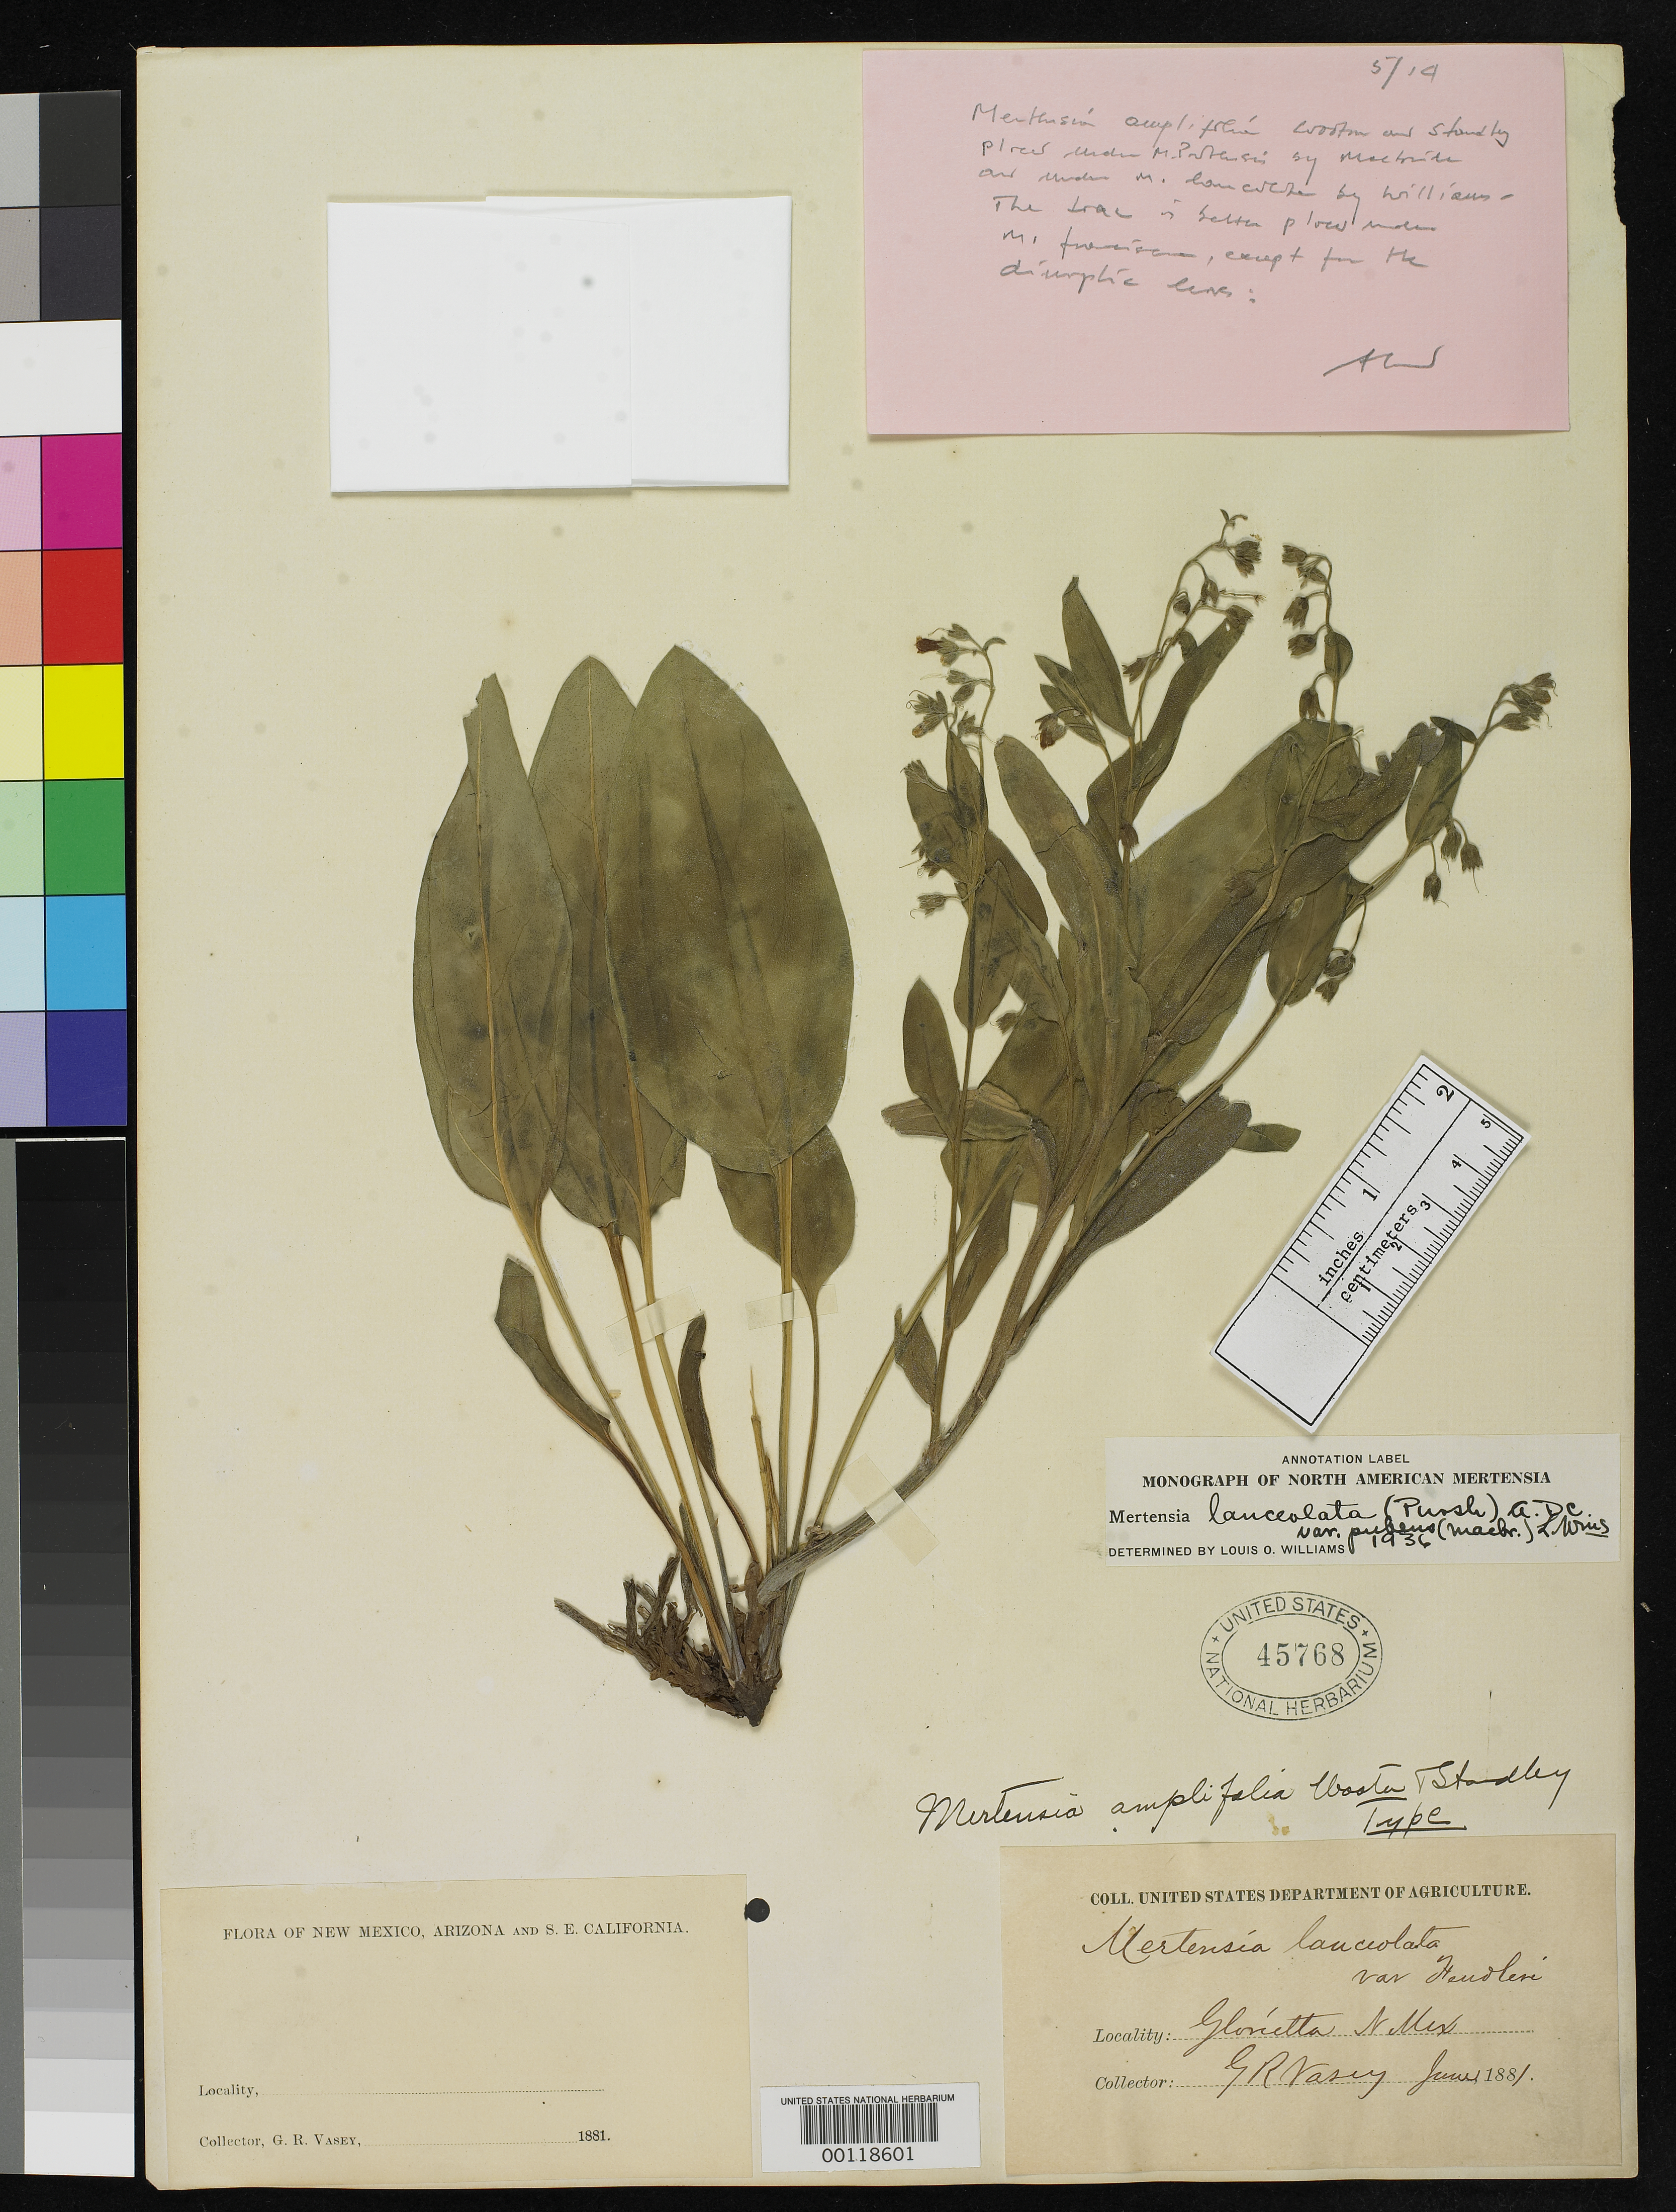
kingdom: Plantae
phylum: Tracheophyta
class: Magnoliopsida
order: Boraginales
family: Boraginaceae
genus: Mertensia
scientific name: Mertensia amplifolia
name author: Wooton & Standl.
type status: Holotype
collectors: G. R. Vasey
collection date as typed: Jun 1881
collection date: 1881-06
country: United States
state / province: New Mexico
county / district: Santa Fe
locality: Glorieta.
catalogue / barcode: US 45768